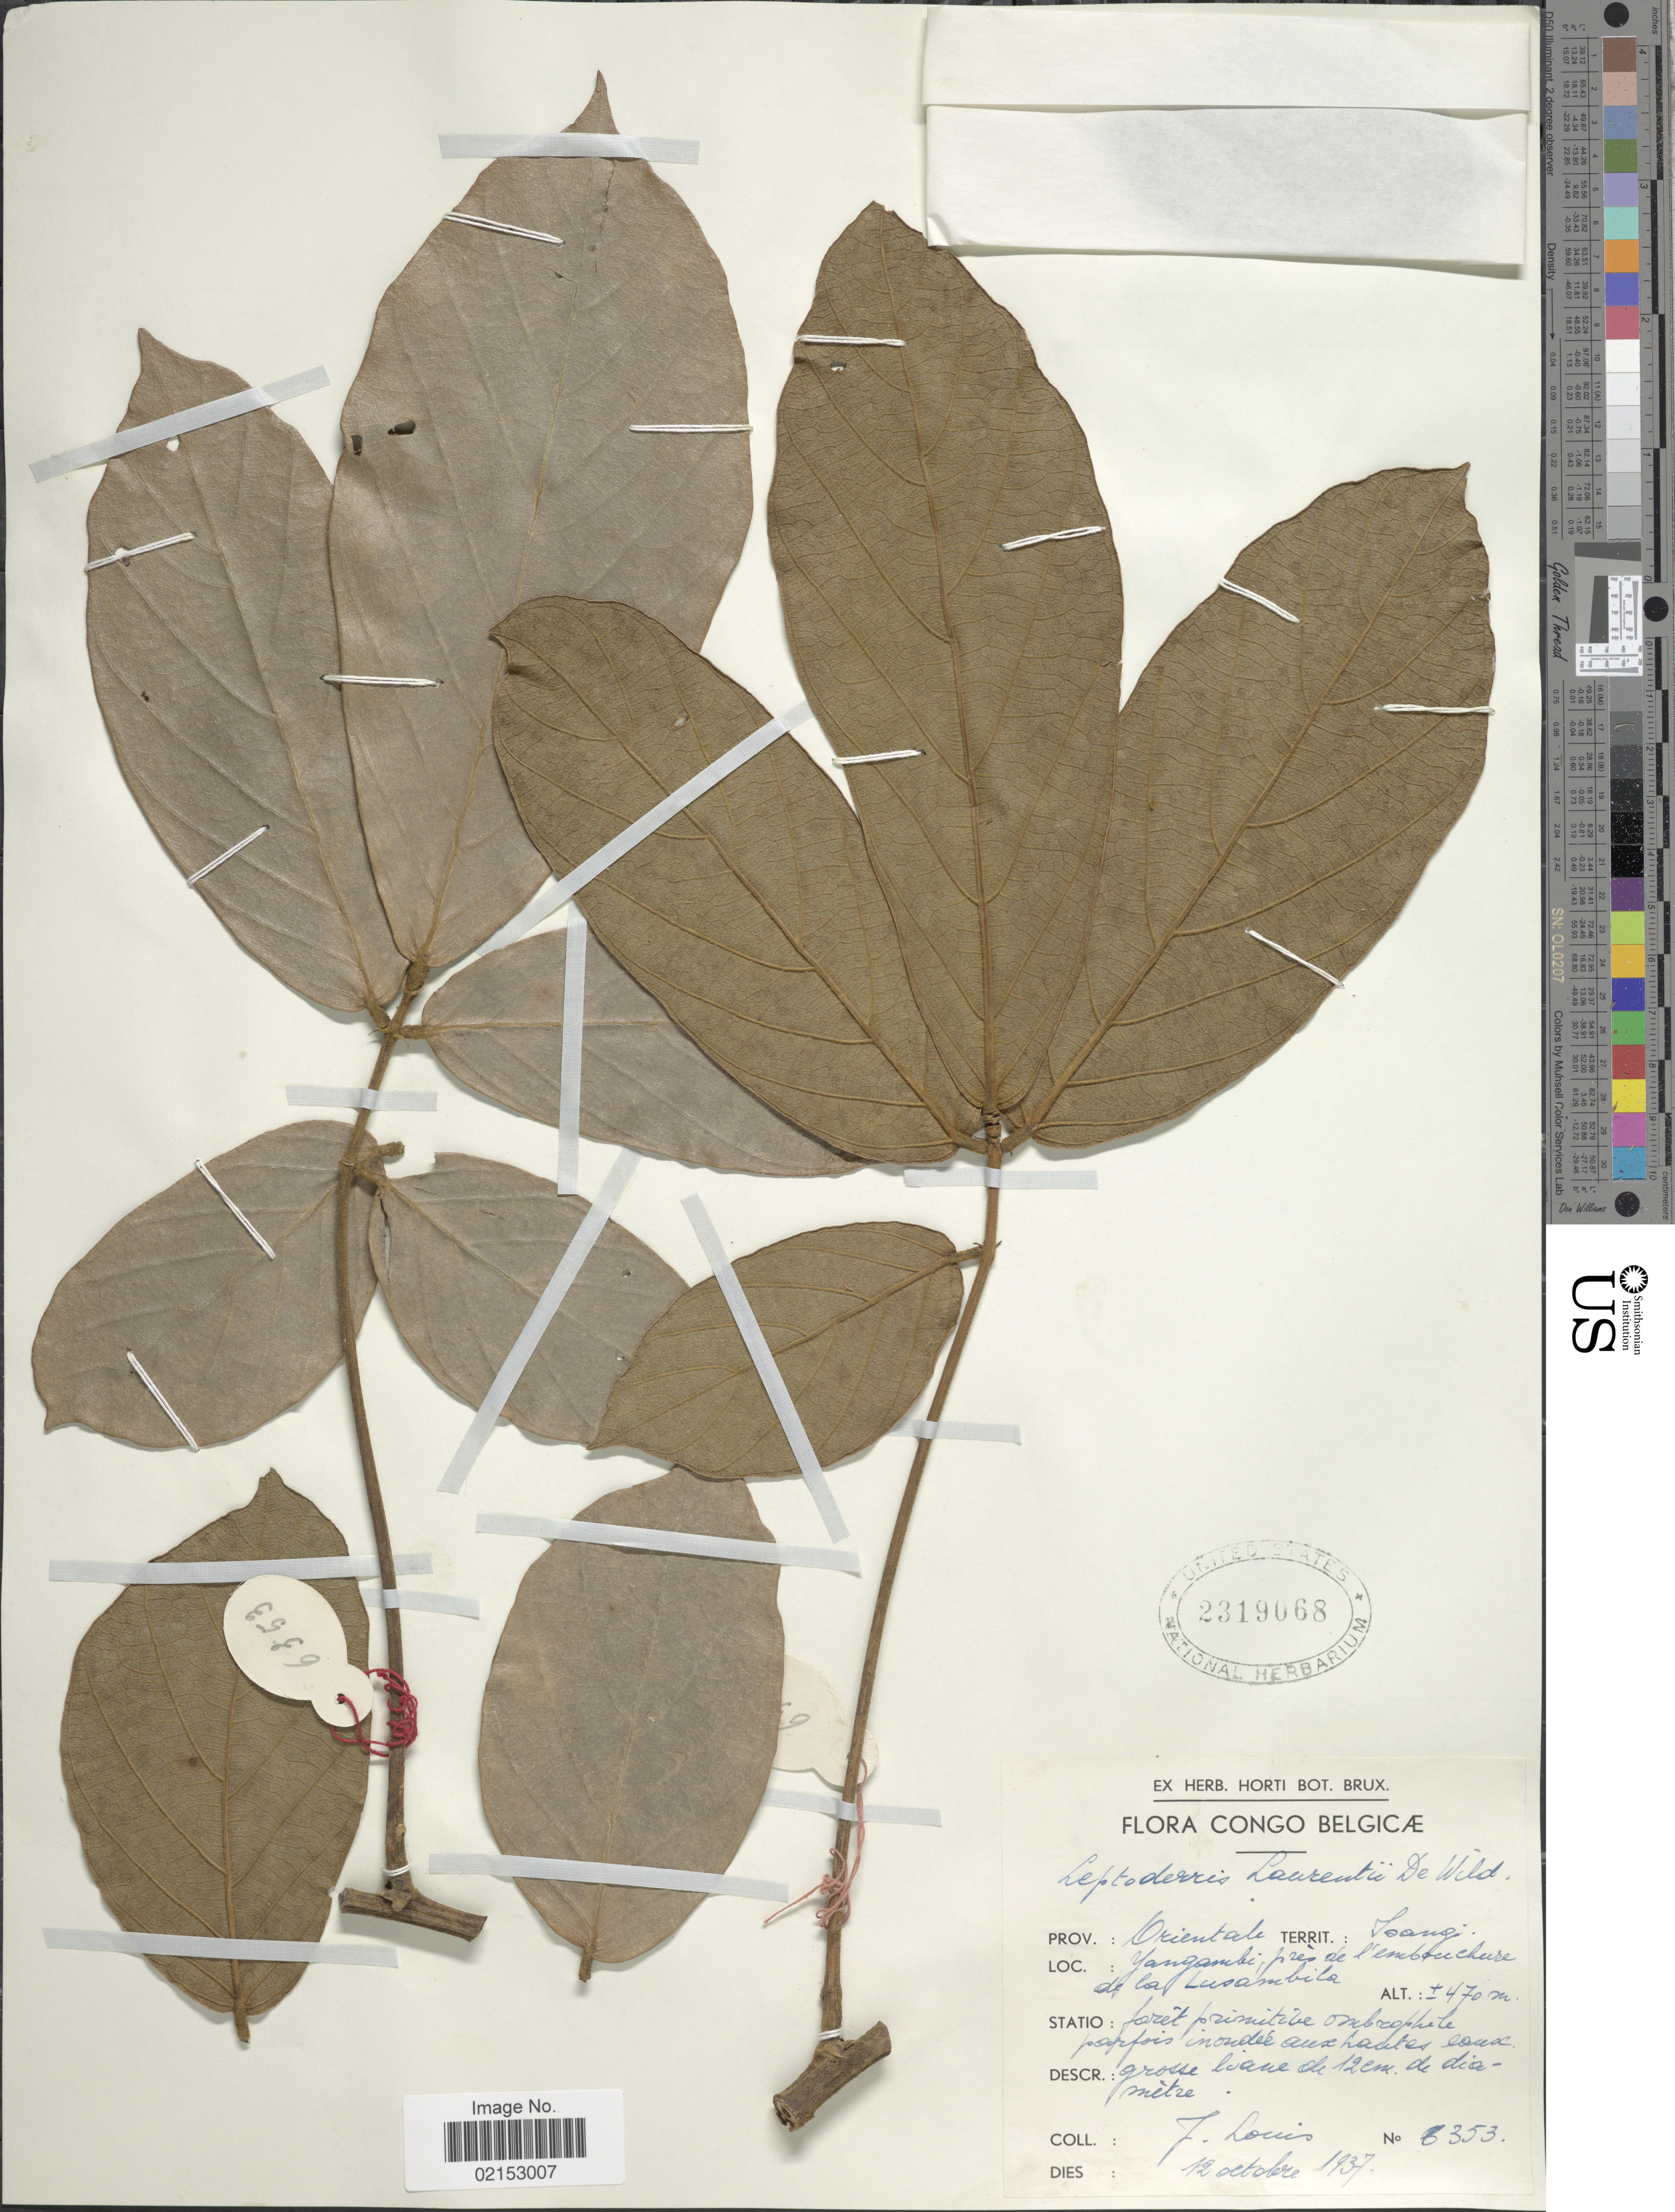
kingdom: Plantae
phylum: Tracheophyta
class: Magnoliopsida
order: Fabales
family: Fabaceae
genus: Leptoderris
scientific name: Leptoderris laurentii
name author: De Wild.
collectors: J. Louis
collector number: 6353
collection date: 1937-10-12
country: Congo, Democratic Republic of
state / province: Tshopo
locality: Congo Belgicæ, Territ: Tsangi, Yangambi; près de l'embouchure de la Lusambila.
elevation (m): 470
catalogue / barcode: US 2319068